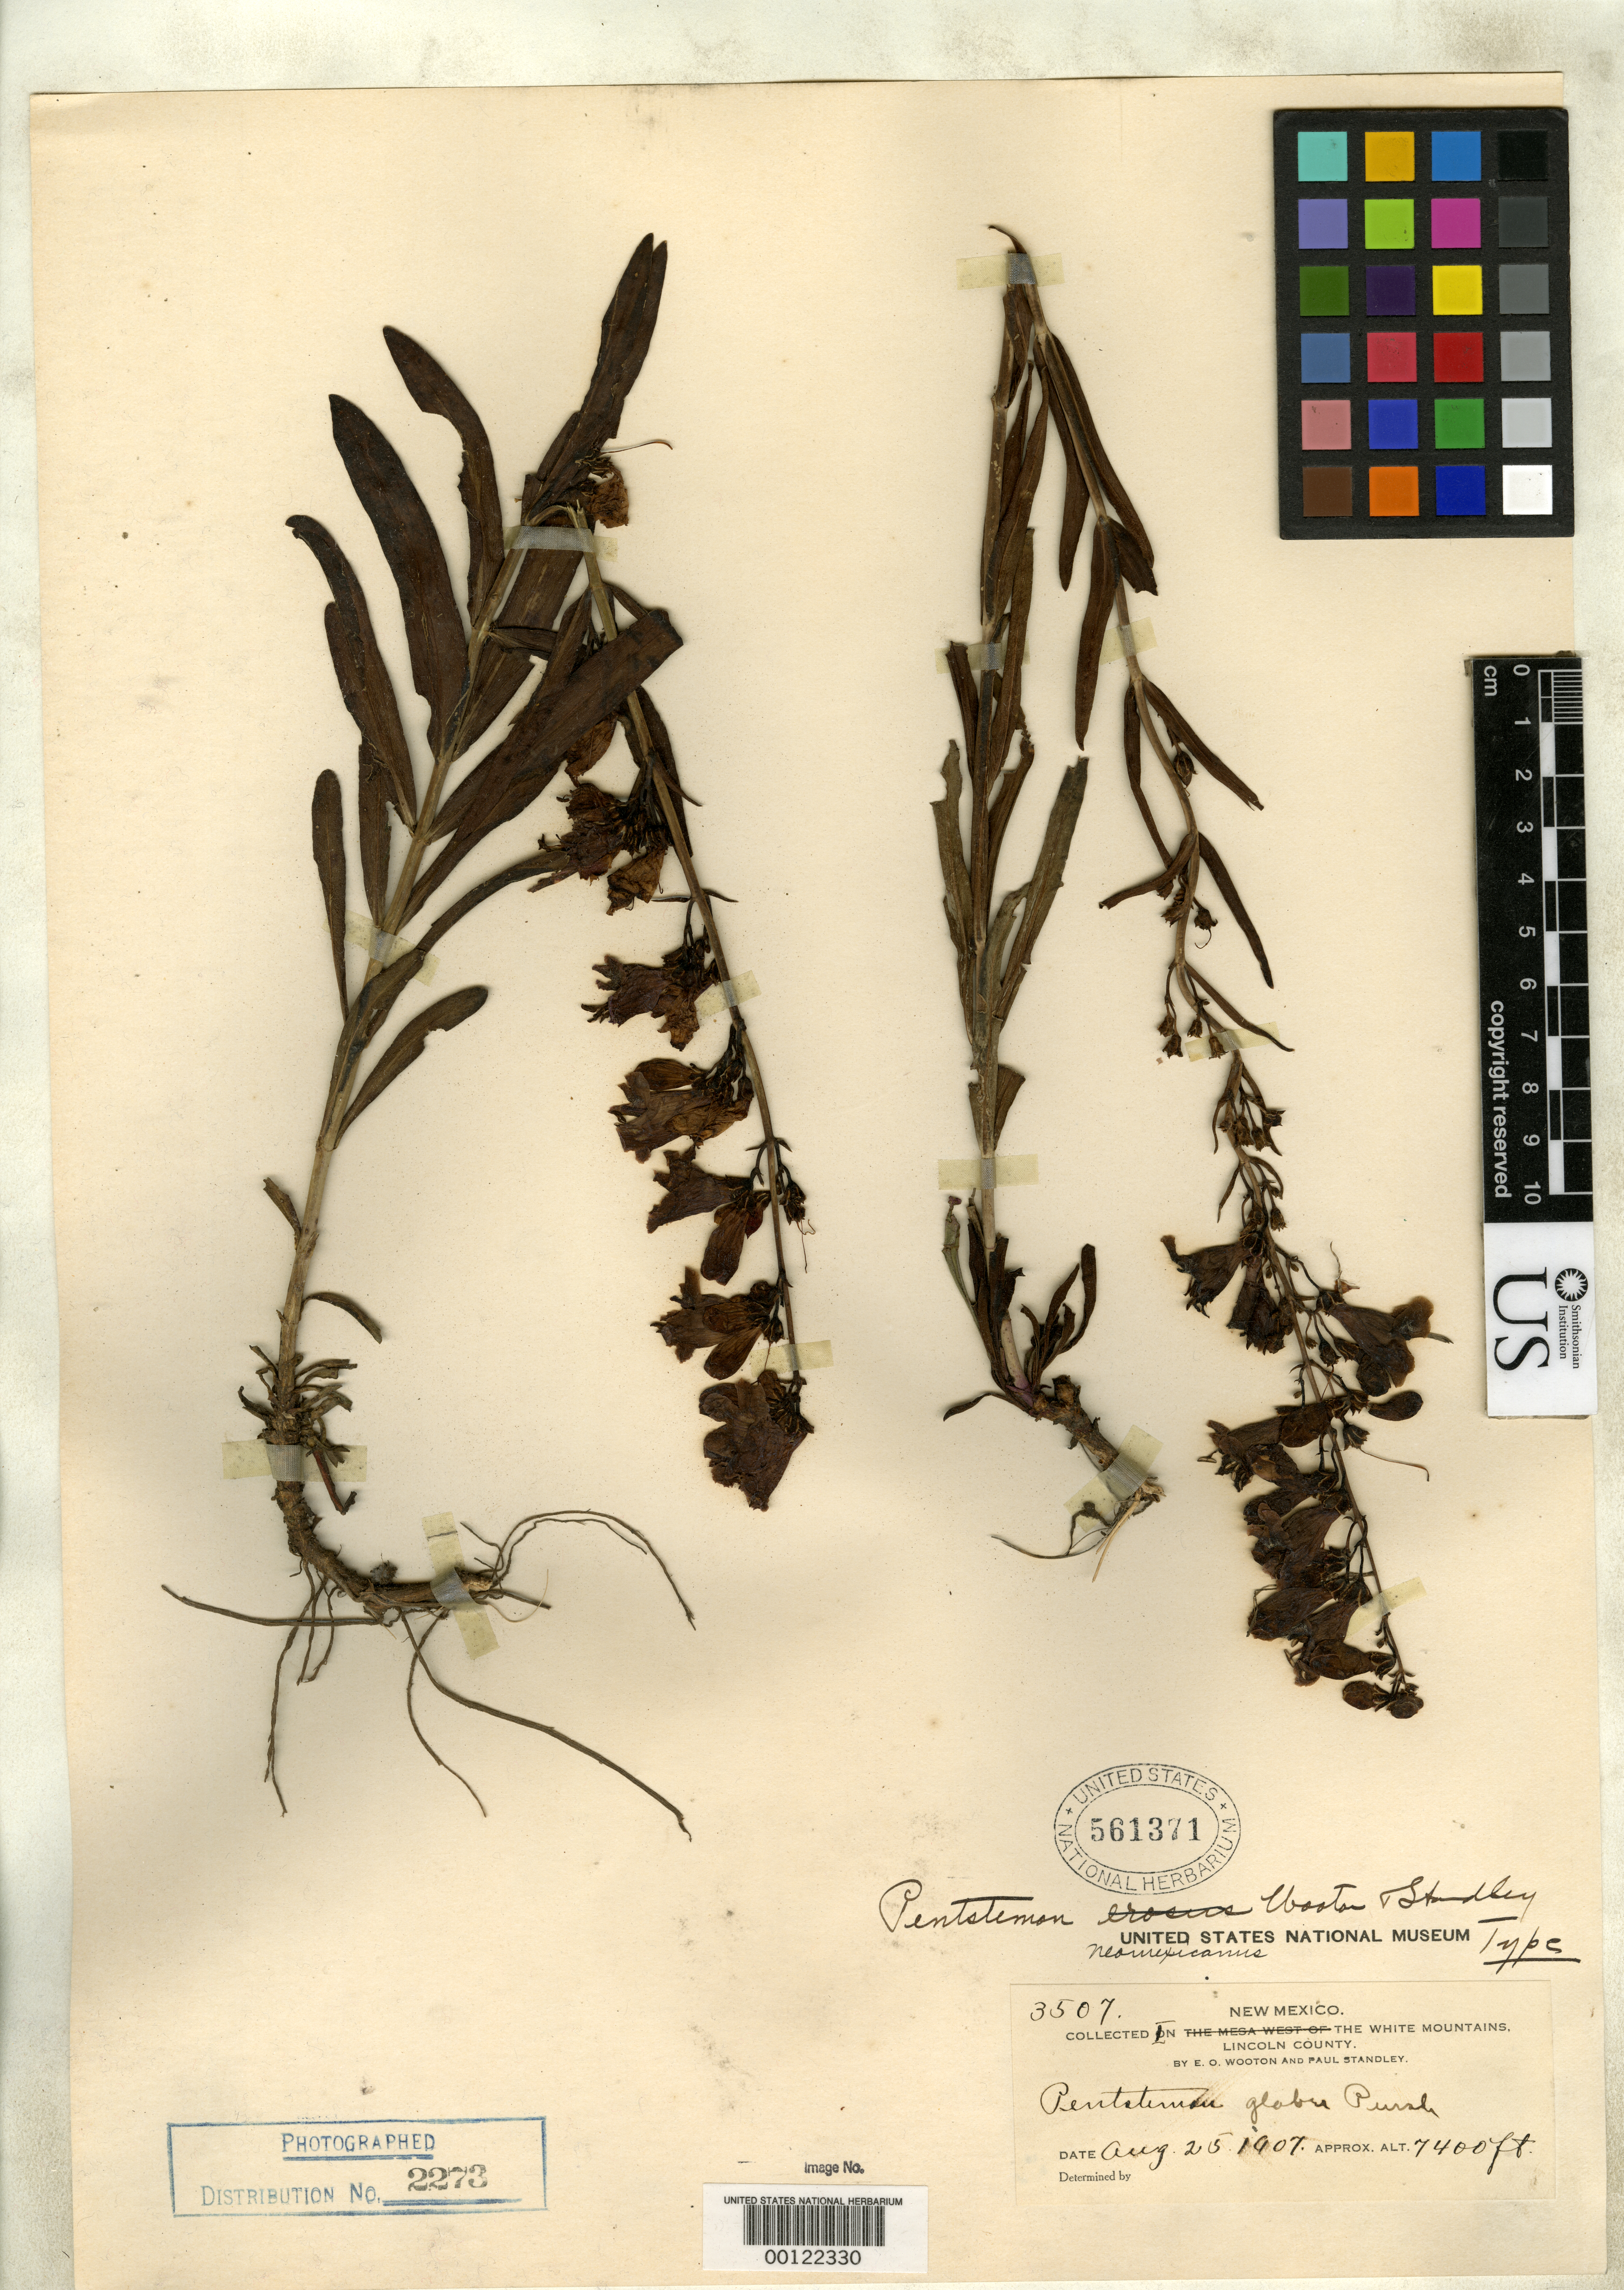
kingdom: Plantae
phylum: Tracheophyta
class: Magnoliopsida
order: Lamiales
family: Plantaginaceae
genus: Penstemon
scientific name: Penstemon neomexicanus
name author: Wooton & Standl.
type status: Holotype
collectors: E. O. Wooton & P. C. Standley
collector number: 3507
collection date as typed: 25 Aug 1907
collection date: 1907-08-25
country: United States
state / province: New Mexico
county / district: Lincoln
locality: Eagle Creek.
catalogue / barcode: US 561371